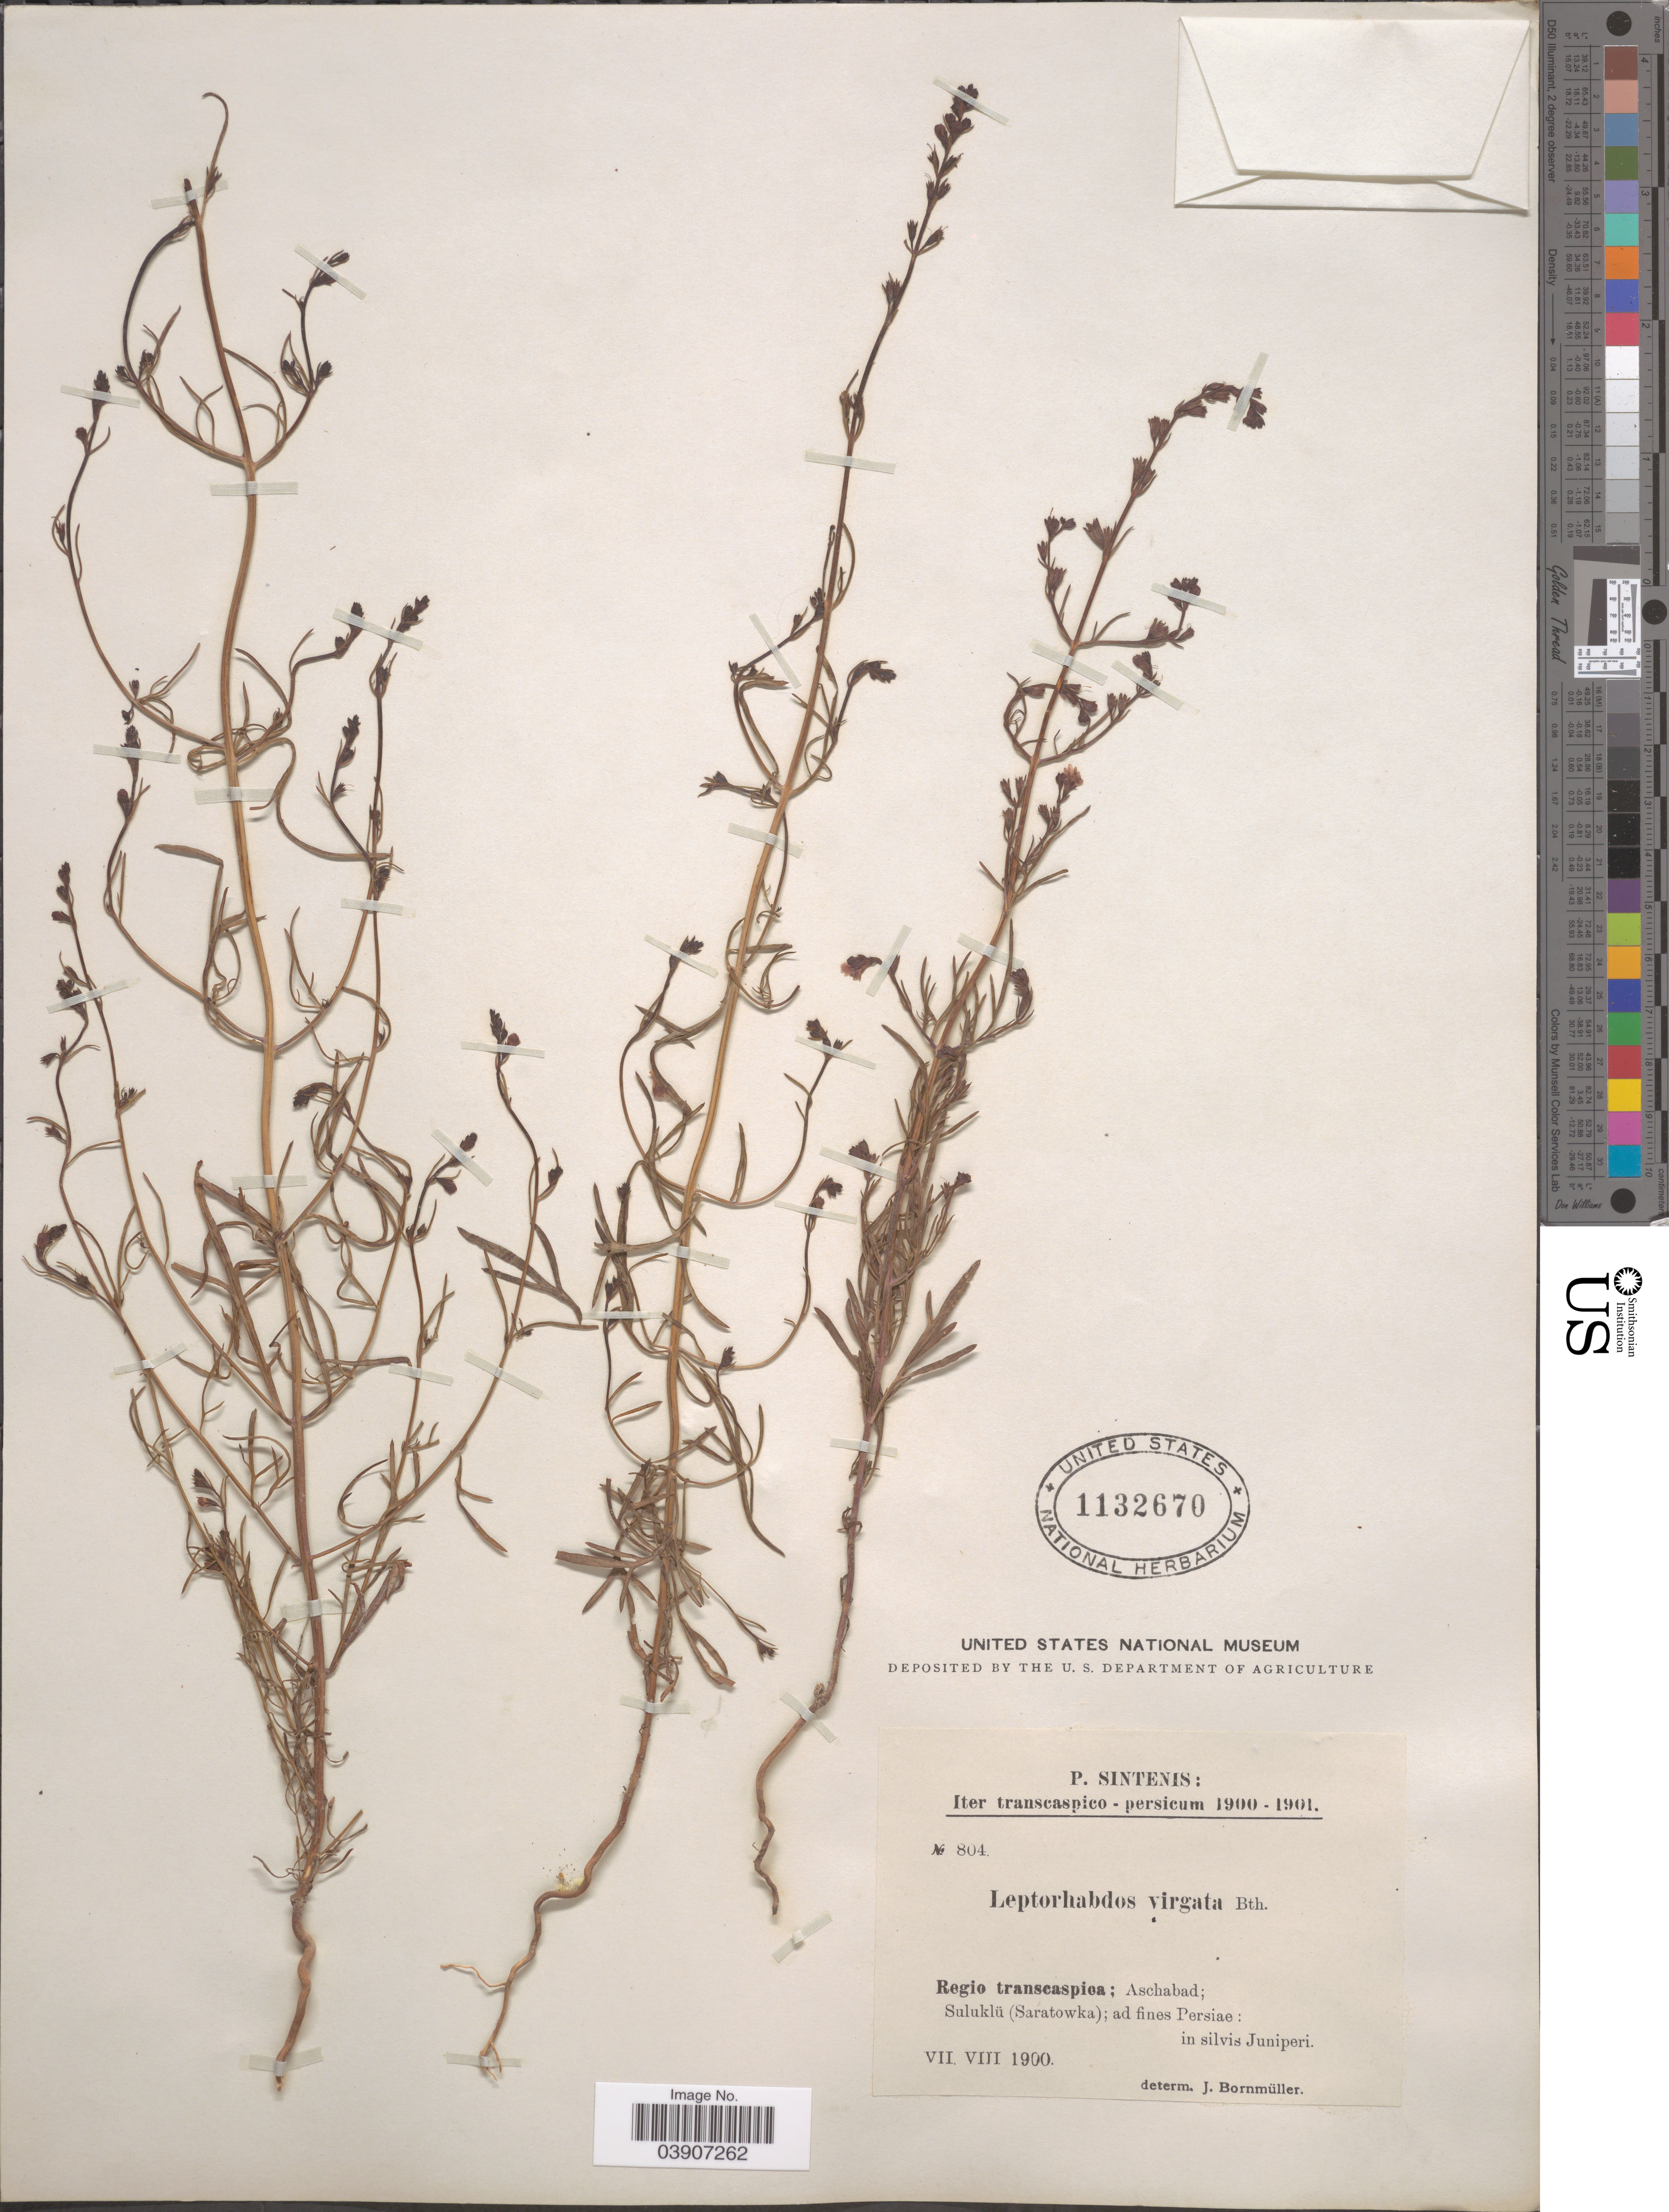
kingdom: Plantae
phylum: Tracheophyta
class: Magnoliopsida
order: Lamiales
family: Orobanchaceae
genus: Leptorhabdos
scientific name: Leptorhabdos parviflora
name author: (Benth.) Benth.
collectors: P. Sintenis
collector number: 804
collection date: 1900-07/1900-08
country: Iran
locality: Iter transcaspico - persicum. Regio transcaspica; Aschabad; Suluklü (Saratowka); ad fines Persiae.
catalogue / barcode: US 1132670